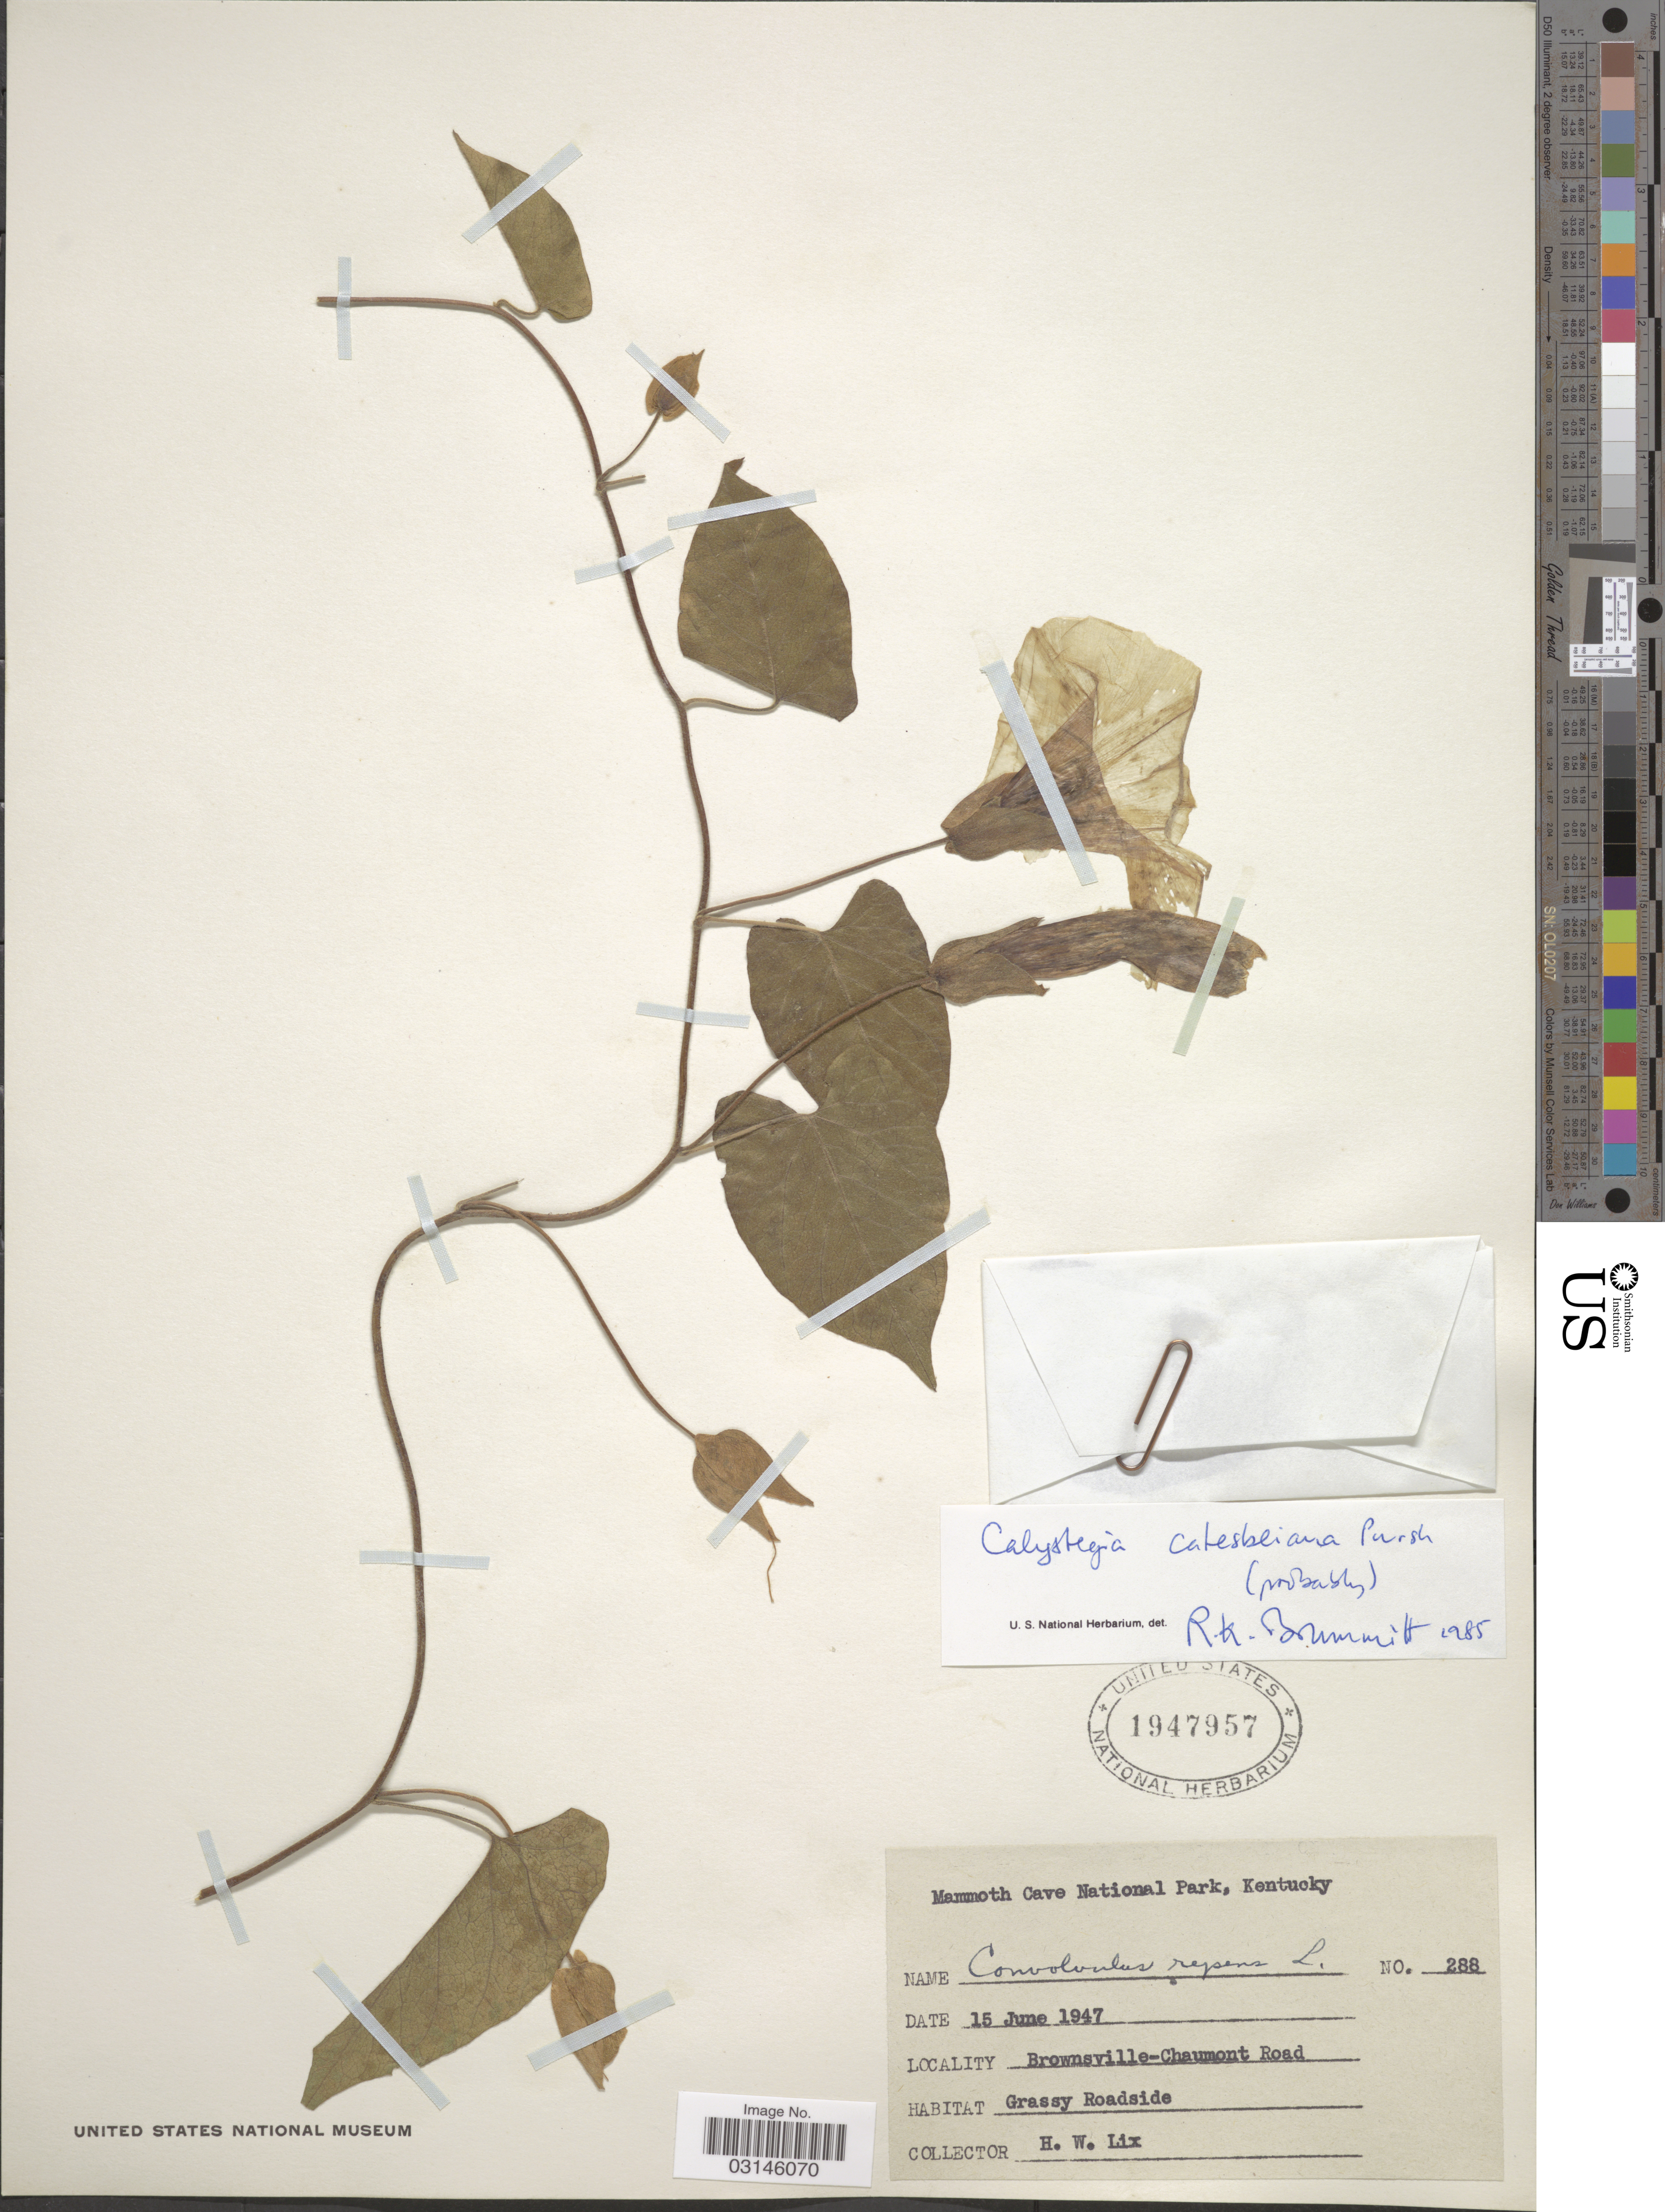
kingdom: Plantae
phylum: Tracheophyta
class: Magnoliopsida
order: Solanales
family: Convolvulaceae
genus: Calystegia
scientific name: Calystegia catesbeiana subsp. catesbeiana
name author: Brummitt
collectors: H. W. Lix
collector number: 288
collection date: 1947-06-15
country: United States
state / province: Kentucky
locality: Mammoth Cave National Park. Brownsville-Chaumont Road.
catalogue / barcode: US 1947957